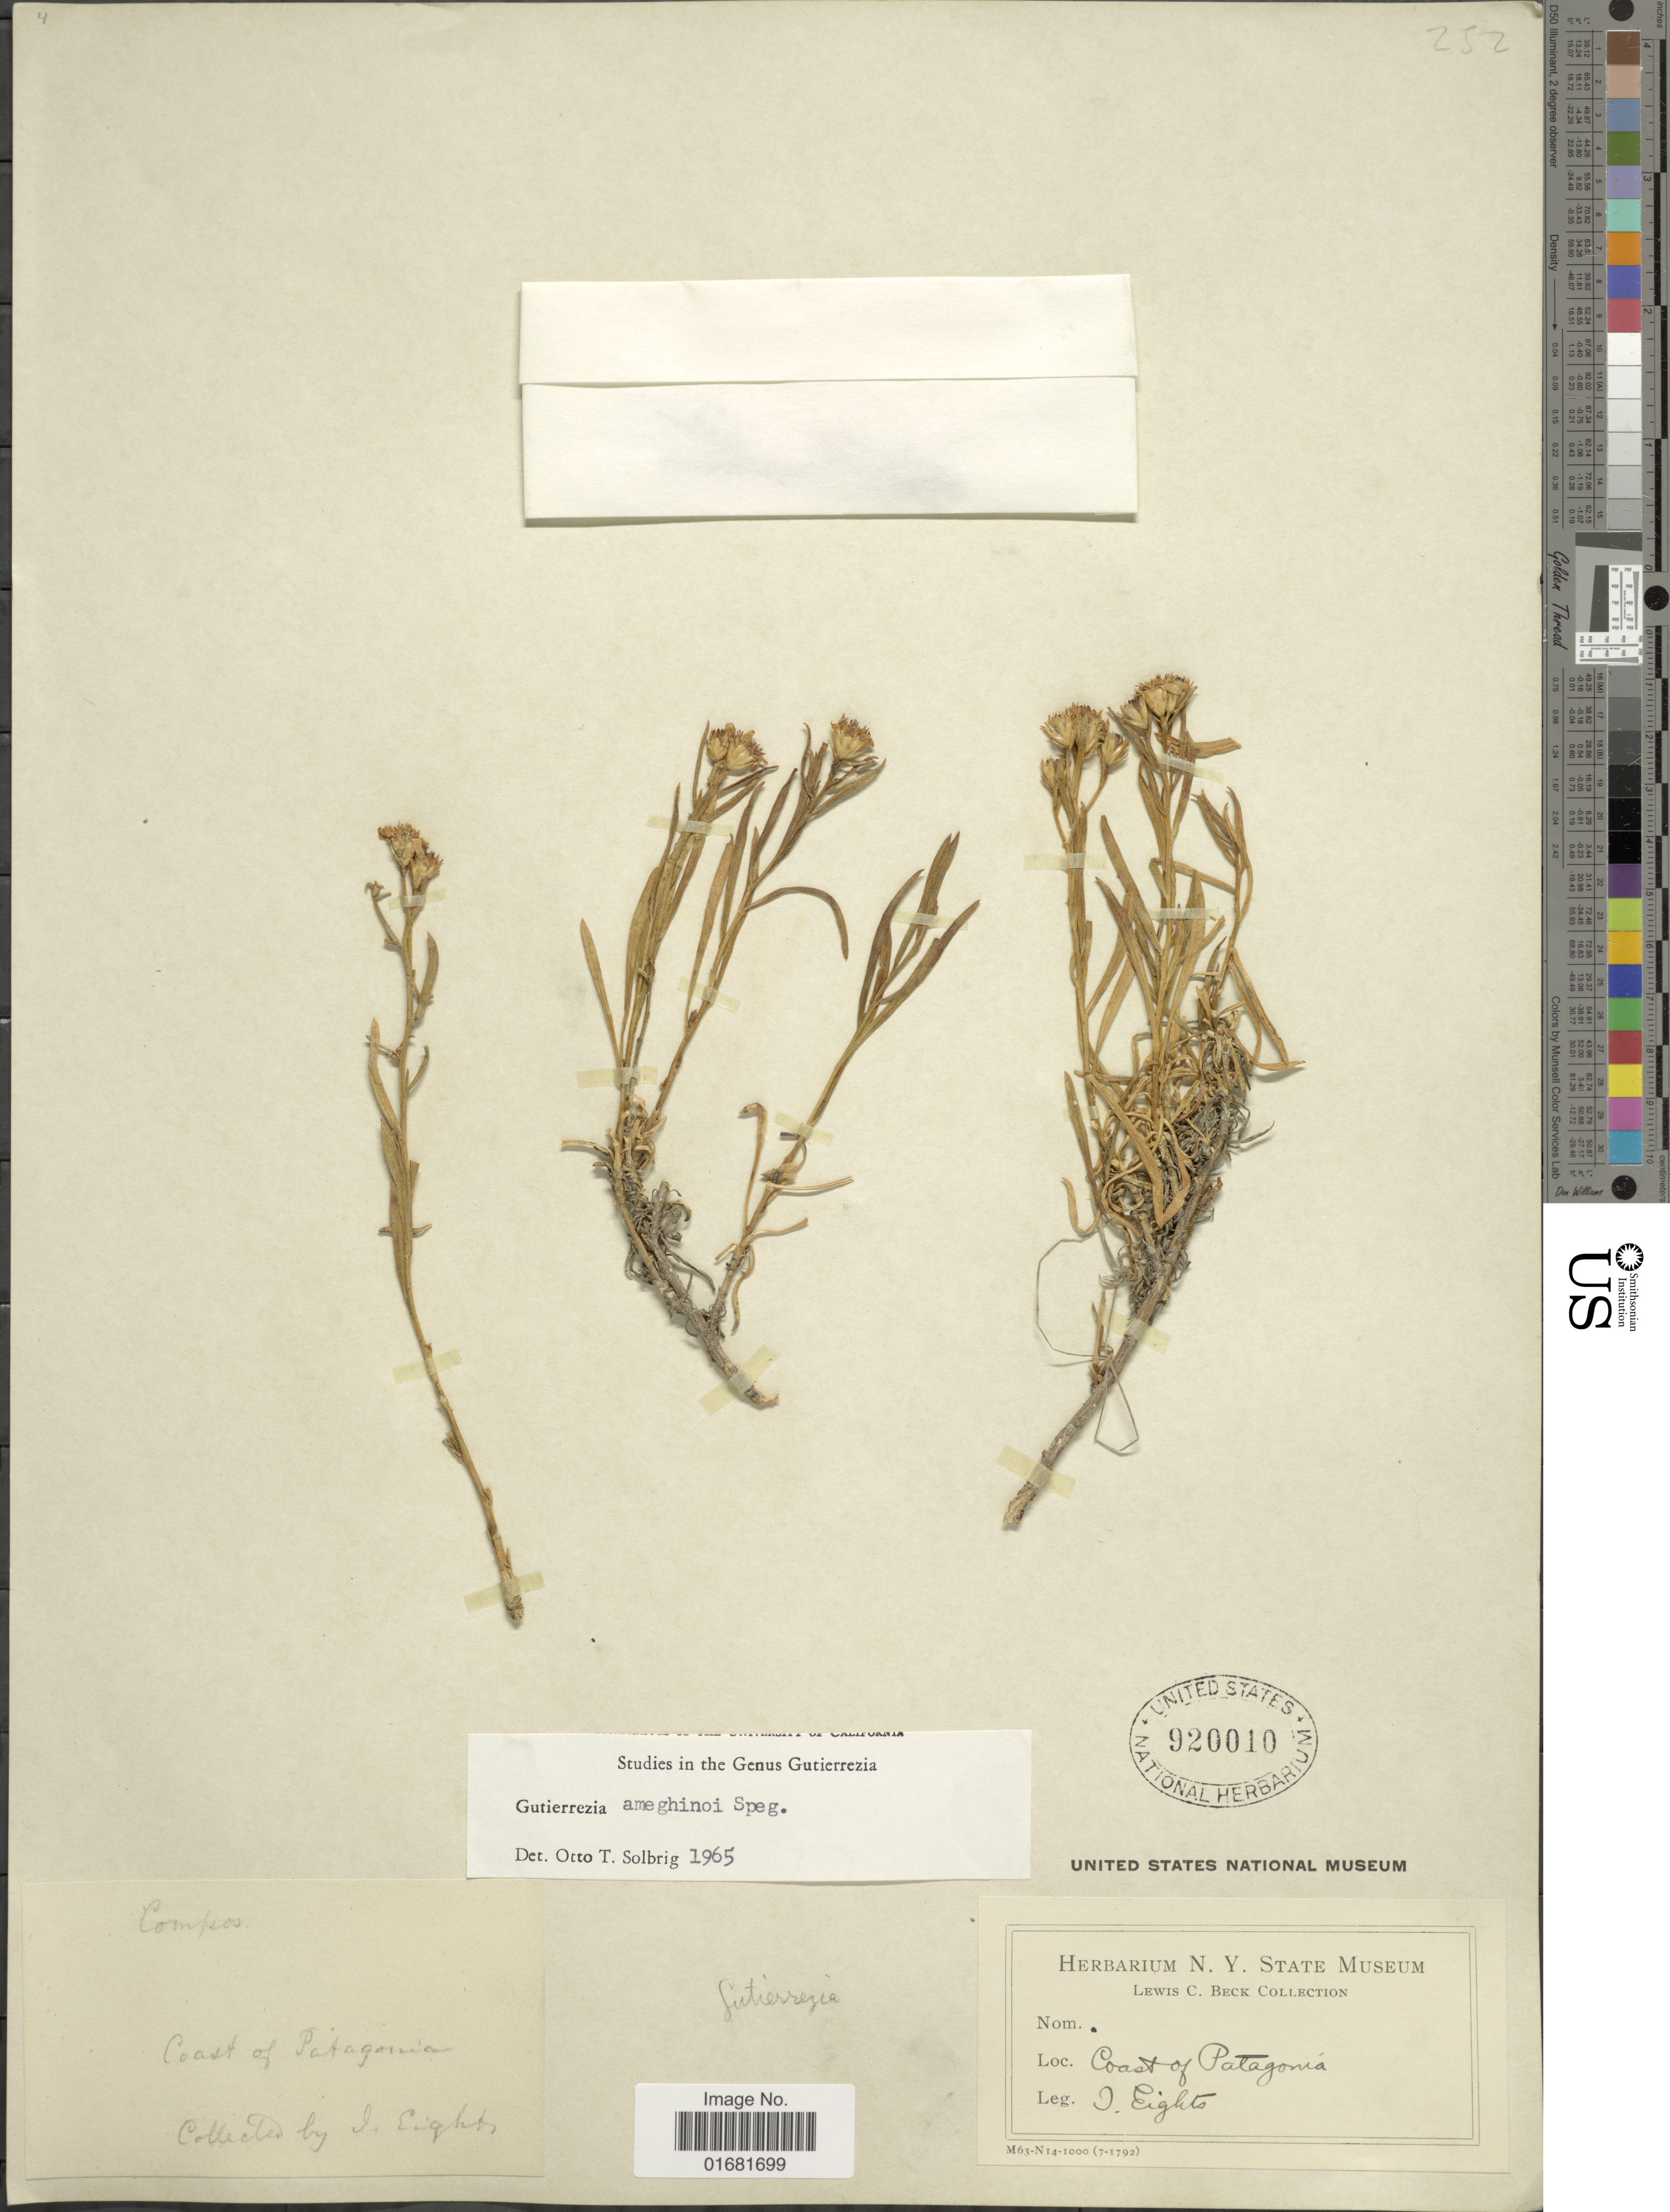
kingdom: Plantae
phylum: Tracheophyta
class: Magnoliopsida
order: Asterales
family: Asteraceae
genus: Gutierrezia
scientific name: Gutierrezia ameghinoi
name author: Speg.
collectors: J. Eights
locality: Coast of Patagonia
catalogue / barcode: US 920010